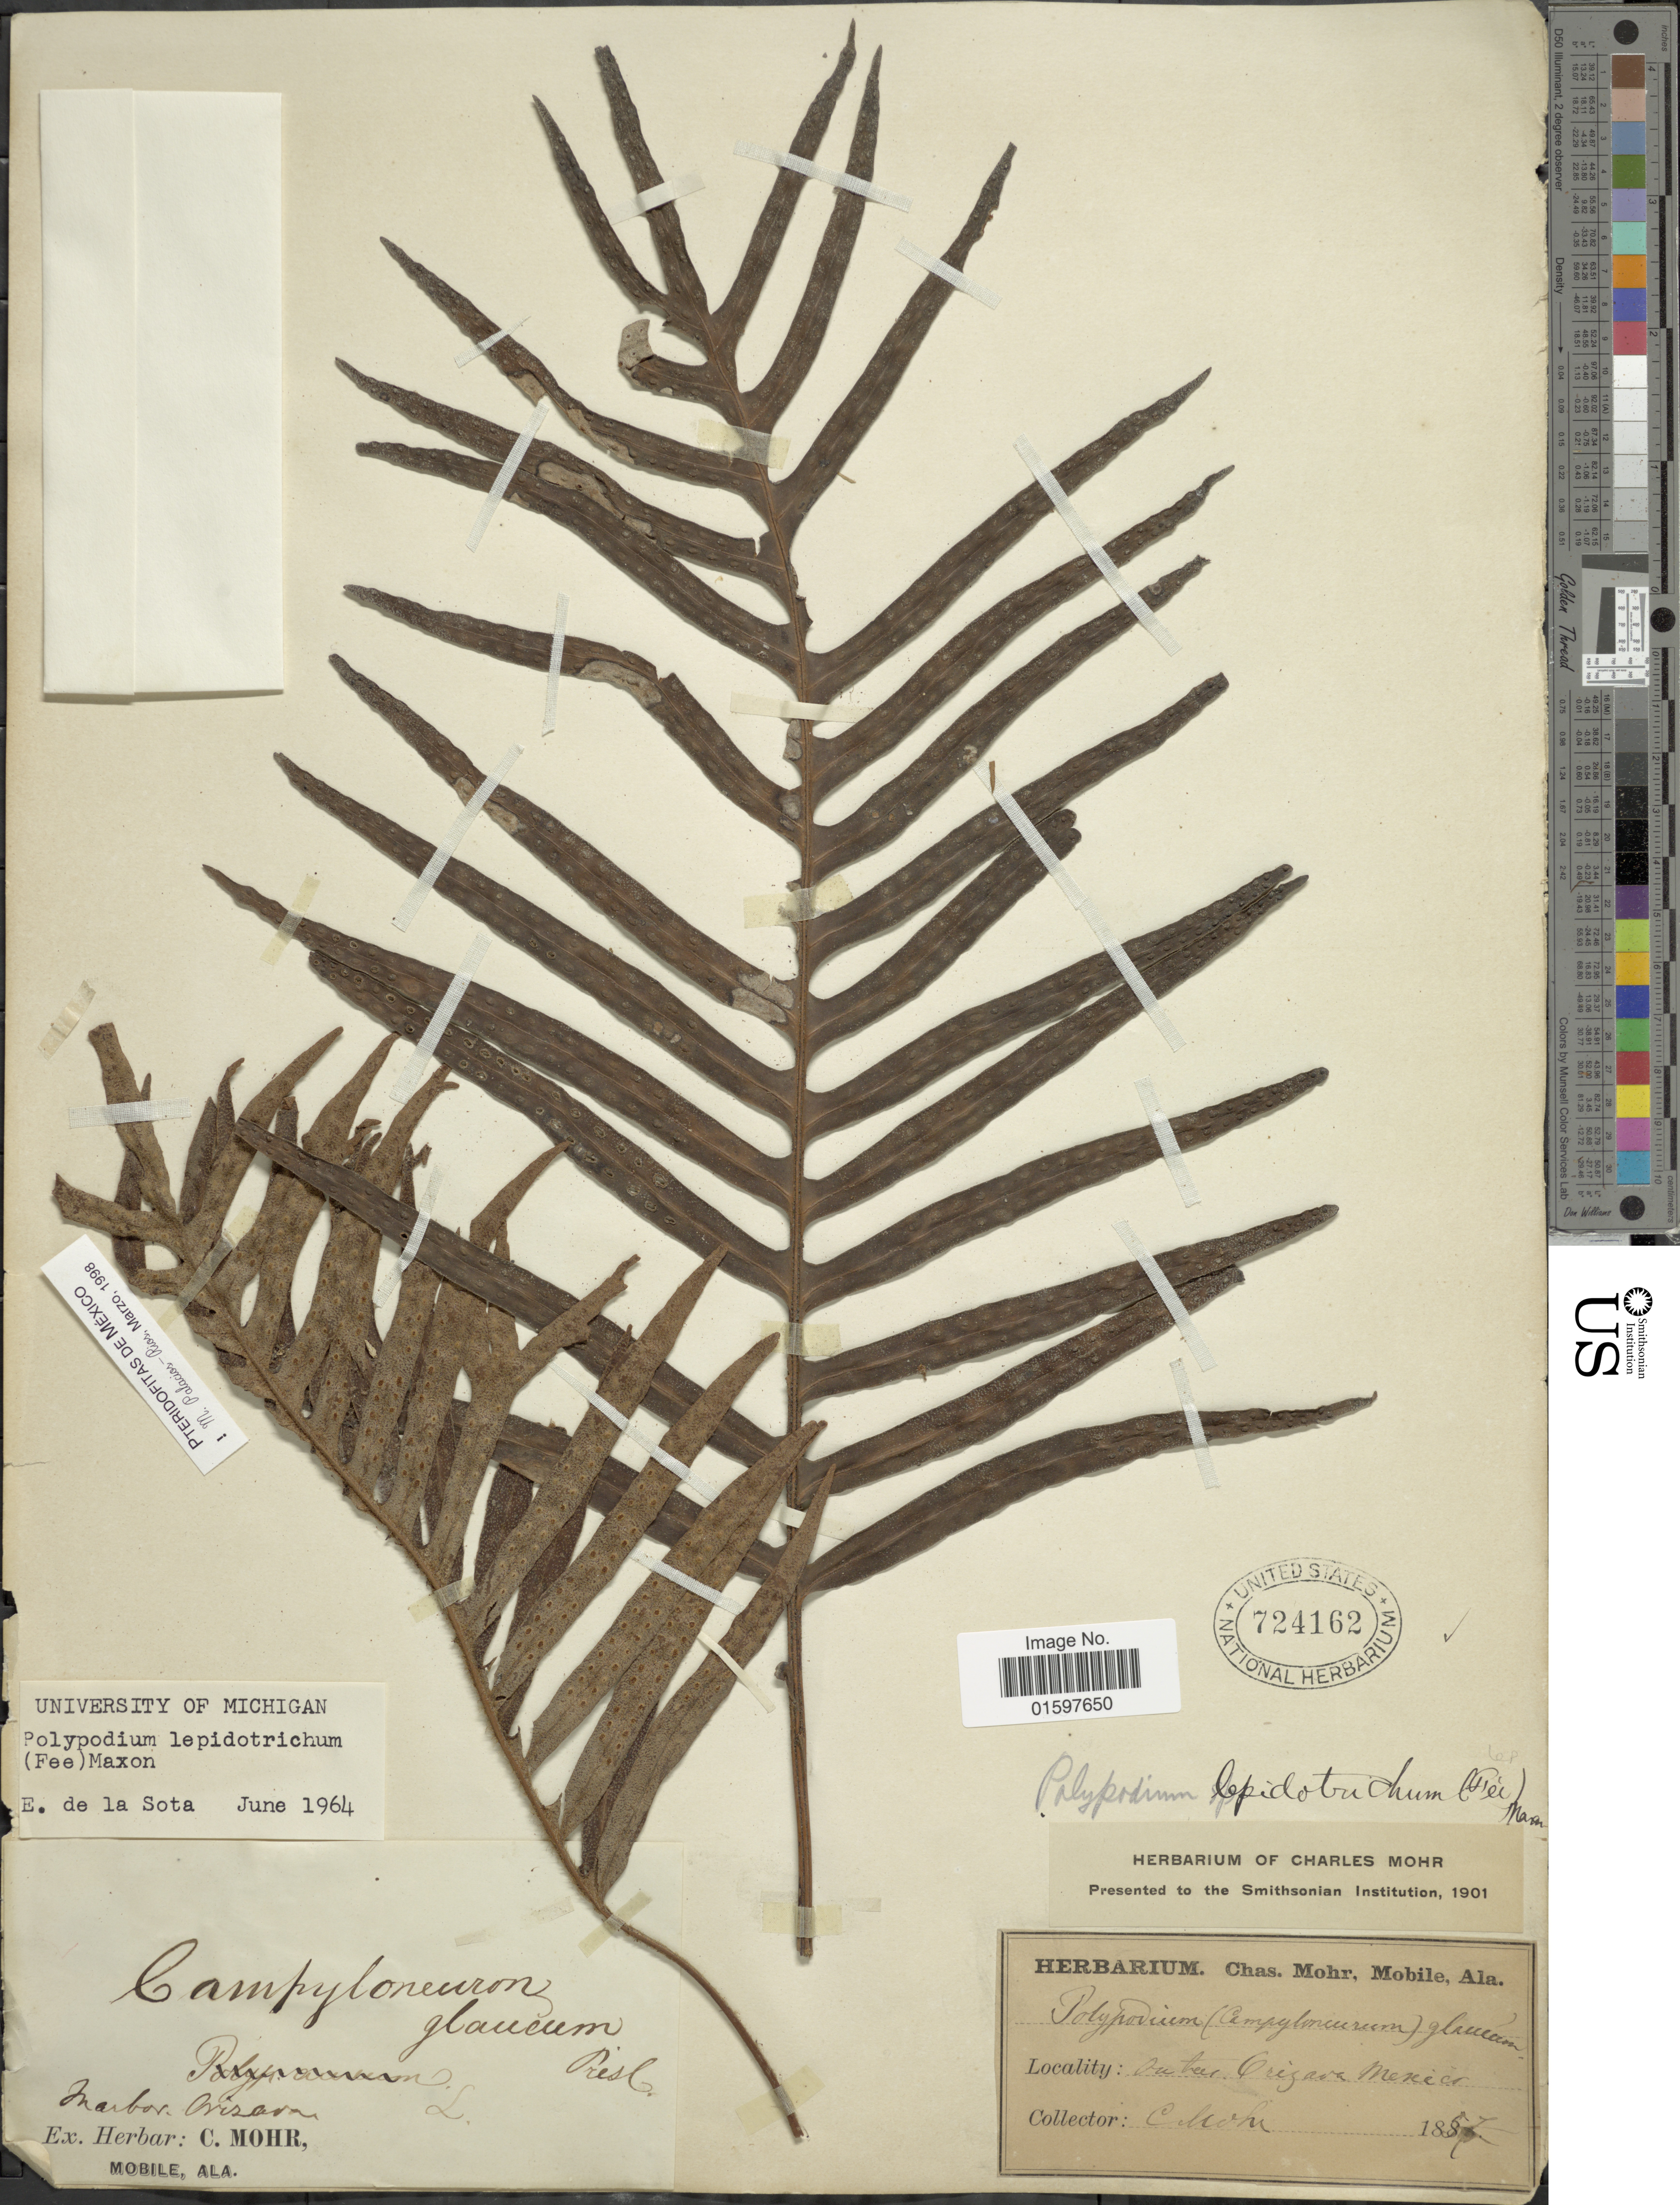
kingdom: Plantae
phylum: Tracheophyta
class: Polypodiopsida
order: Polypodiales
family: Polypodiaceae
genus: Pleopeltis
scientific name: Pleopeltis lepidotricha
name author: (Fée) A.R. Sm. & Tejero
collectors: Mohr, C. T. (herbarium)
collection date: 1857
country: Mexico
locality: On trees, In arbor. Orizaba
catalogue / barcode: US 724162